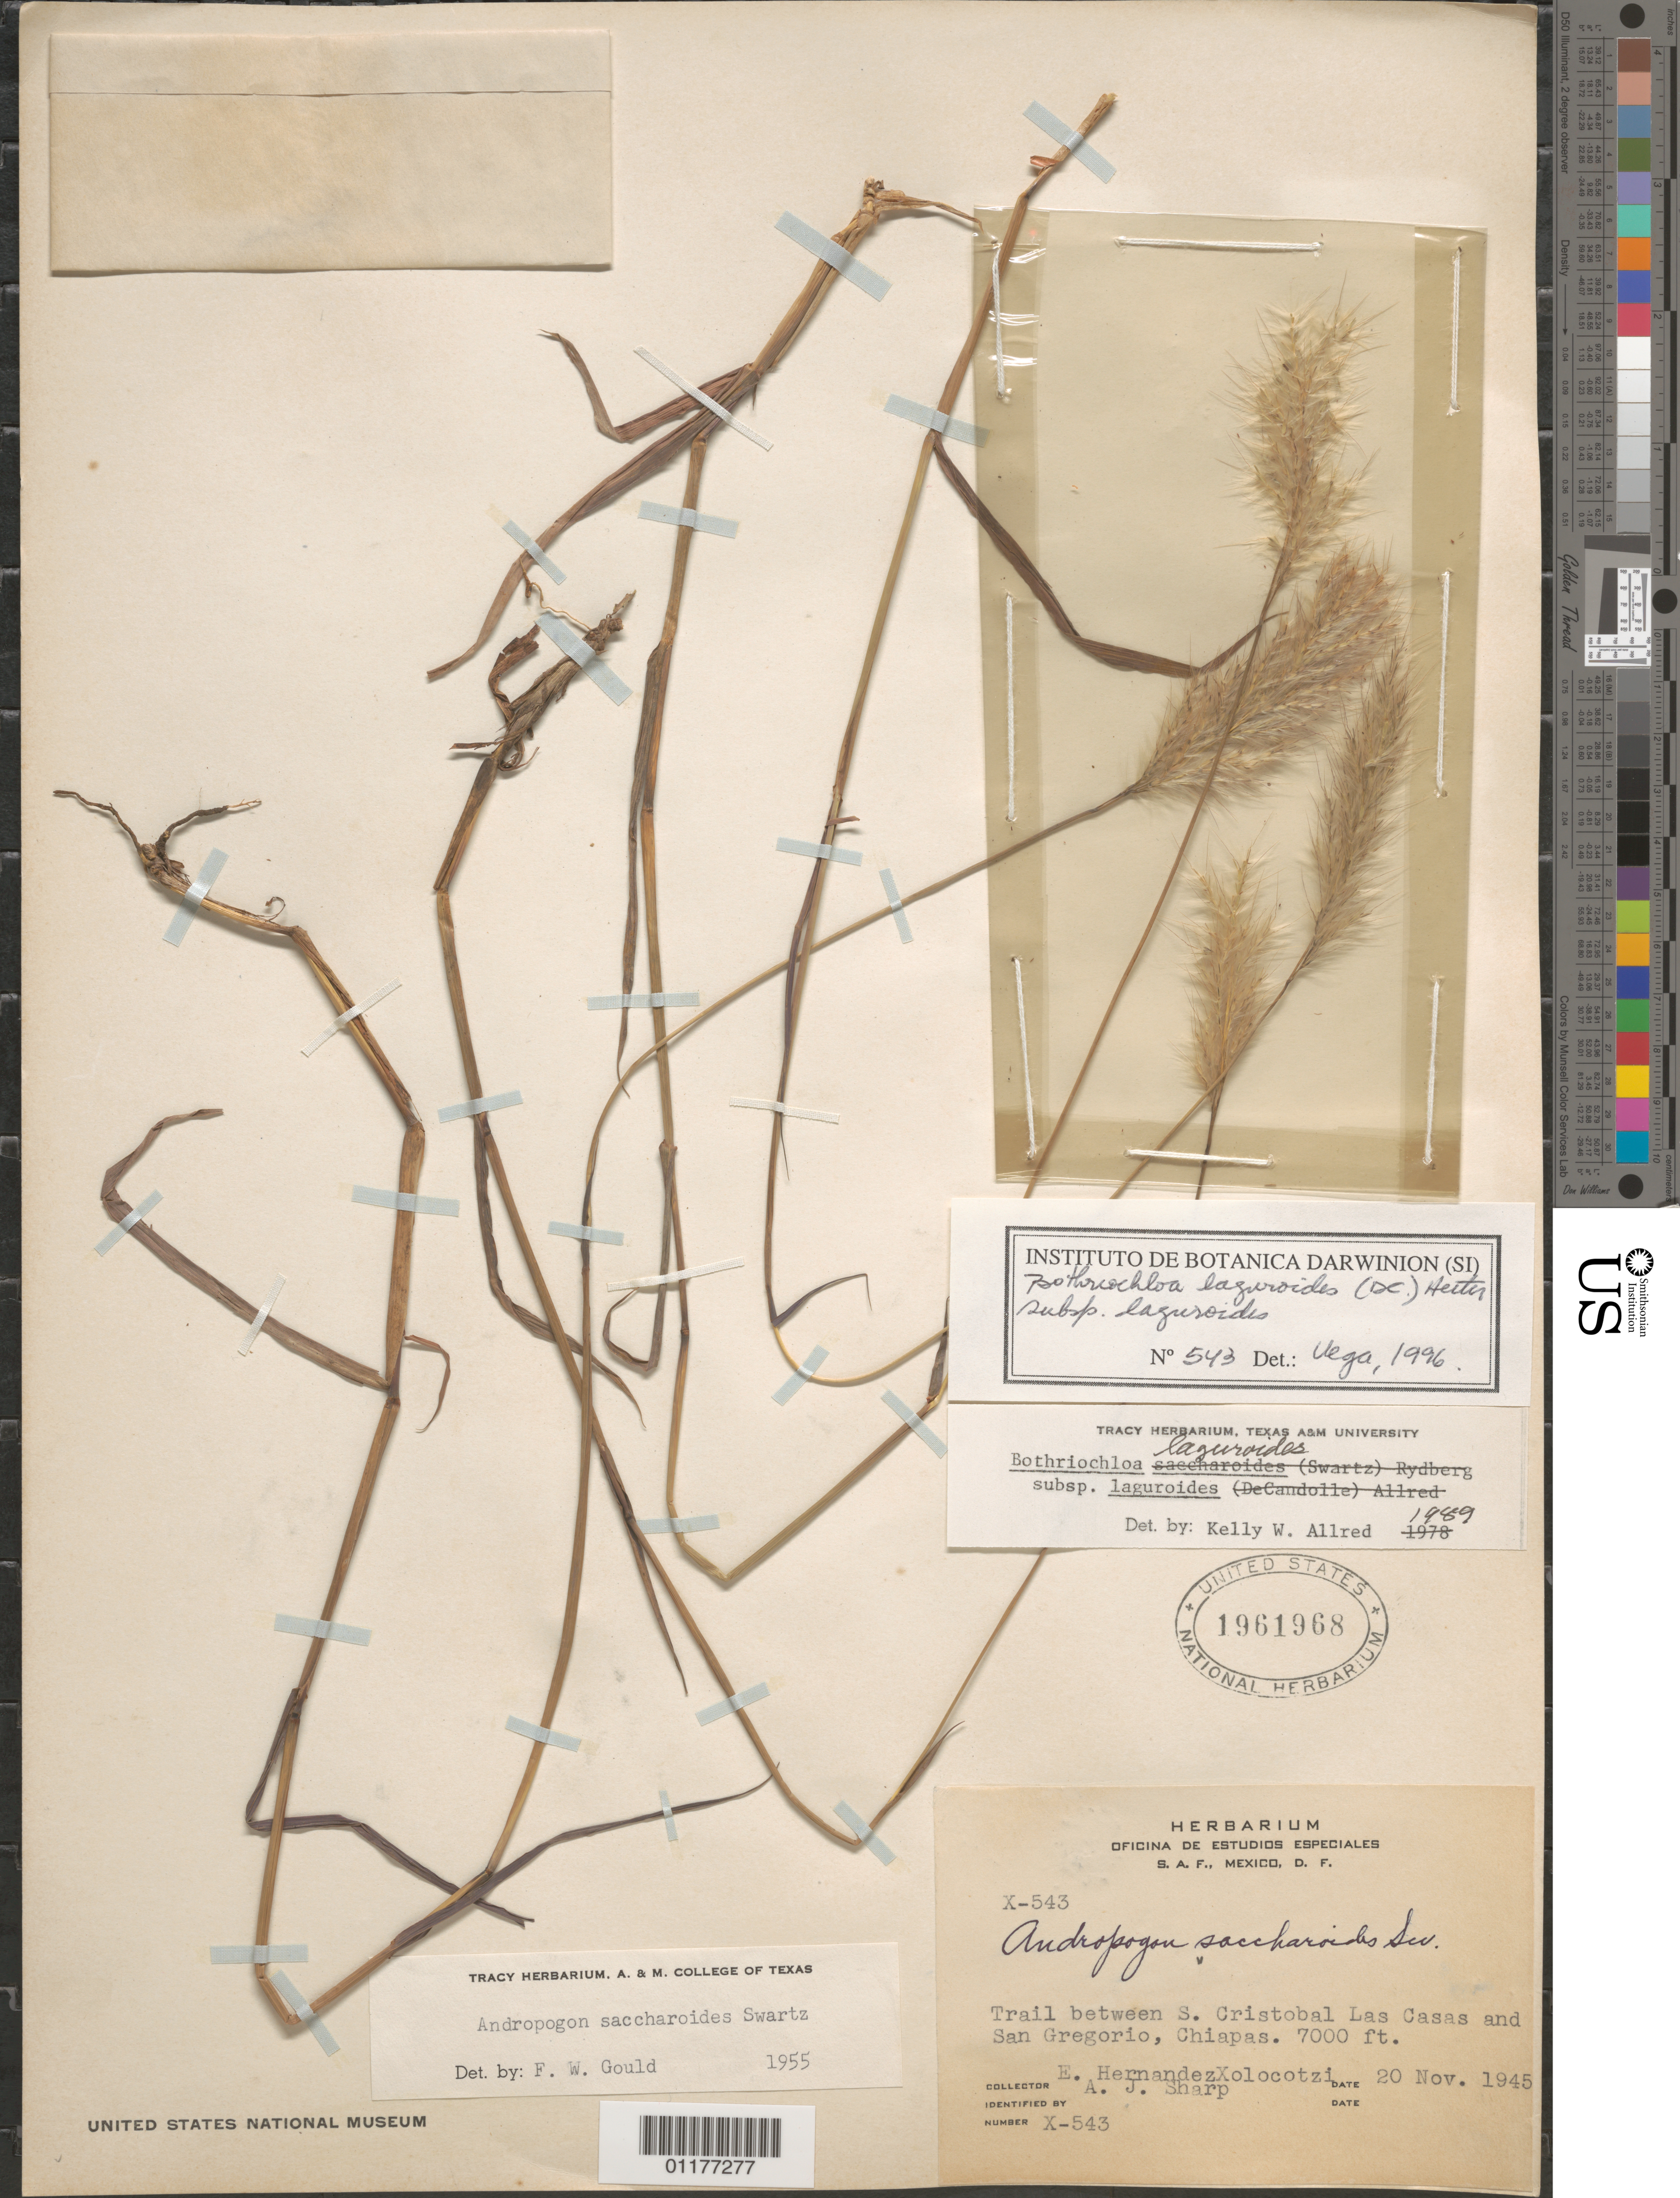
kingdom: Plantae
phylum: Tracheophyta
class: Liliopsida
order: Poales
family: Poaceae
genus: Bothriochloa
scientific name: Bothriochloa laguroides subsp. laguroides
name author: (DC.) Herter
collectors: E. I. Hernández-X.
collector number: X-543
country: Mexico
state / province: Distrito Federal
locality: S.F.A. Trail between San Cristobal Las Casas and San Gregorio, Chiapas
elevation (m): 2134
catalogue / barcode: US 1961968